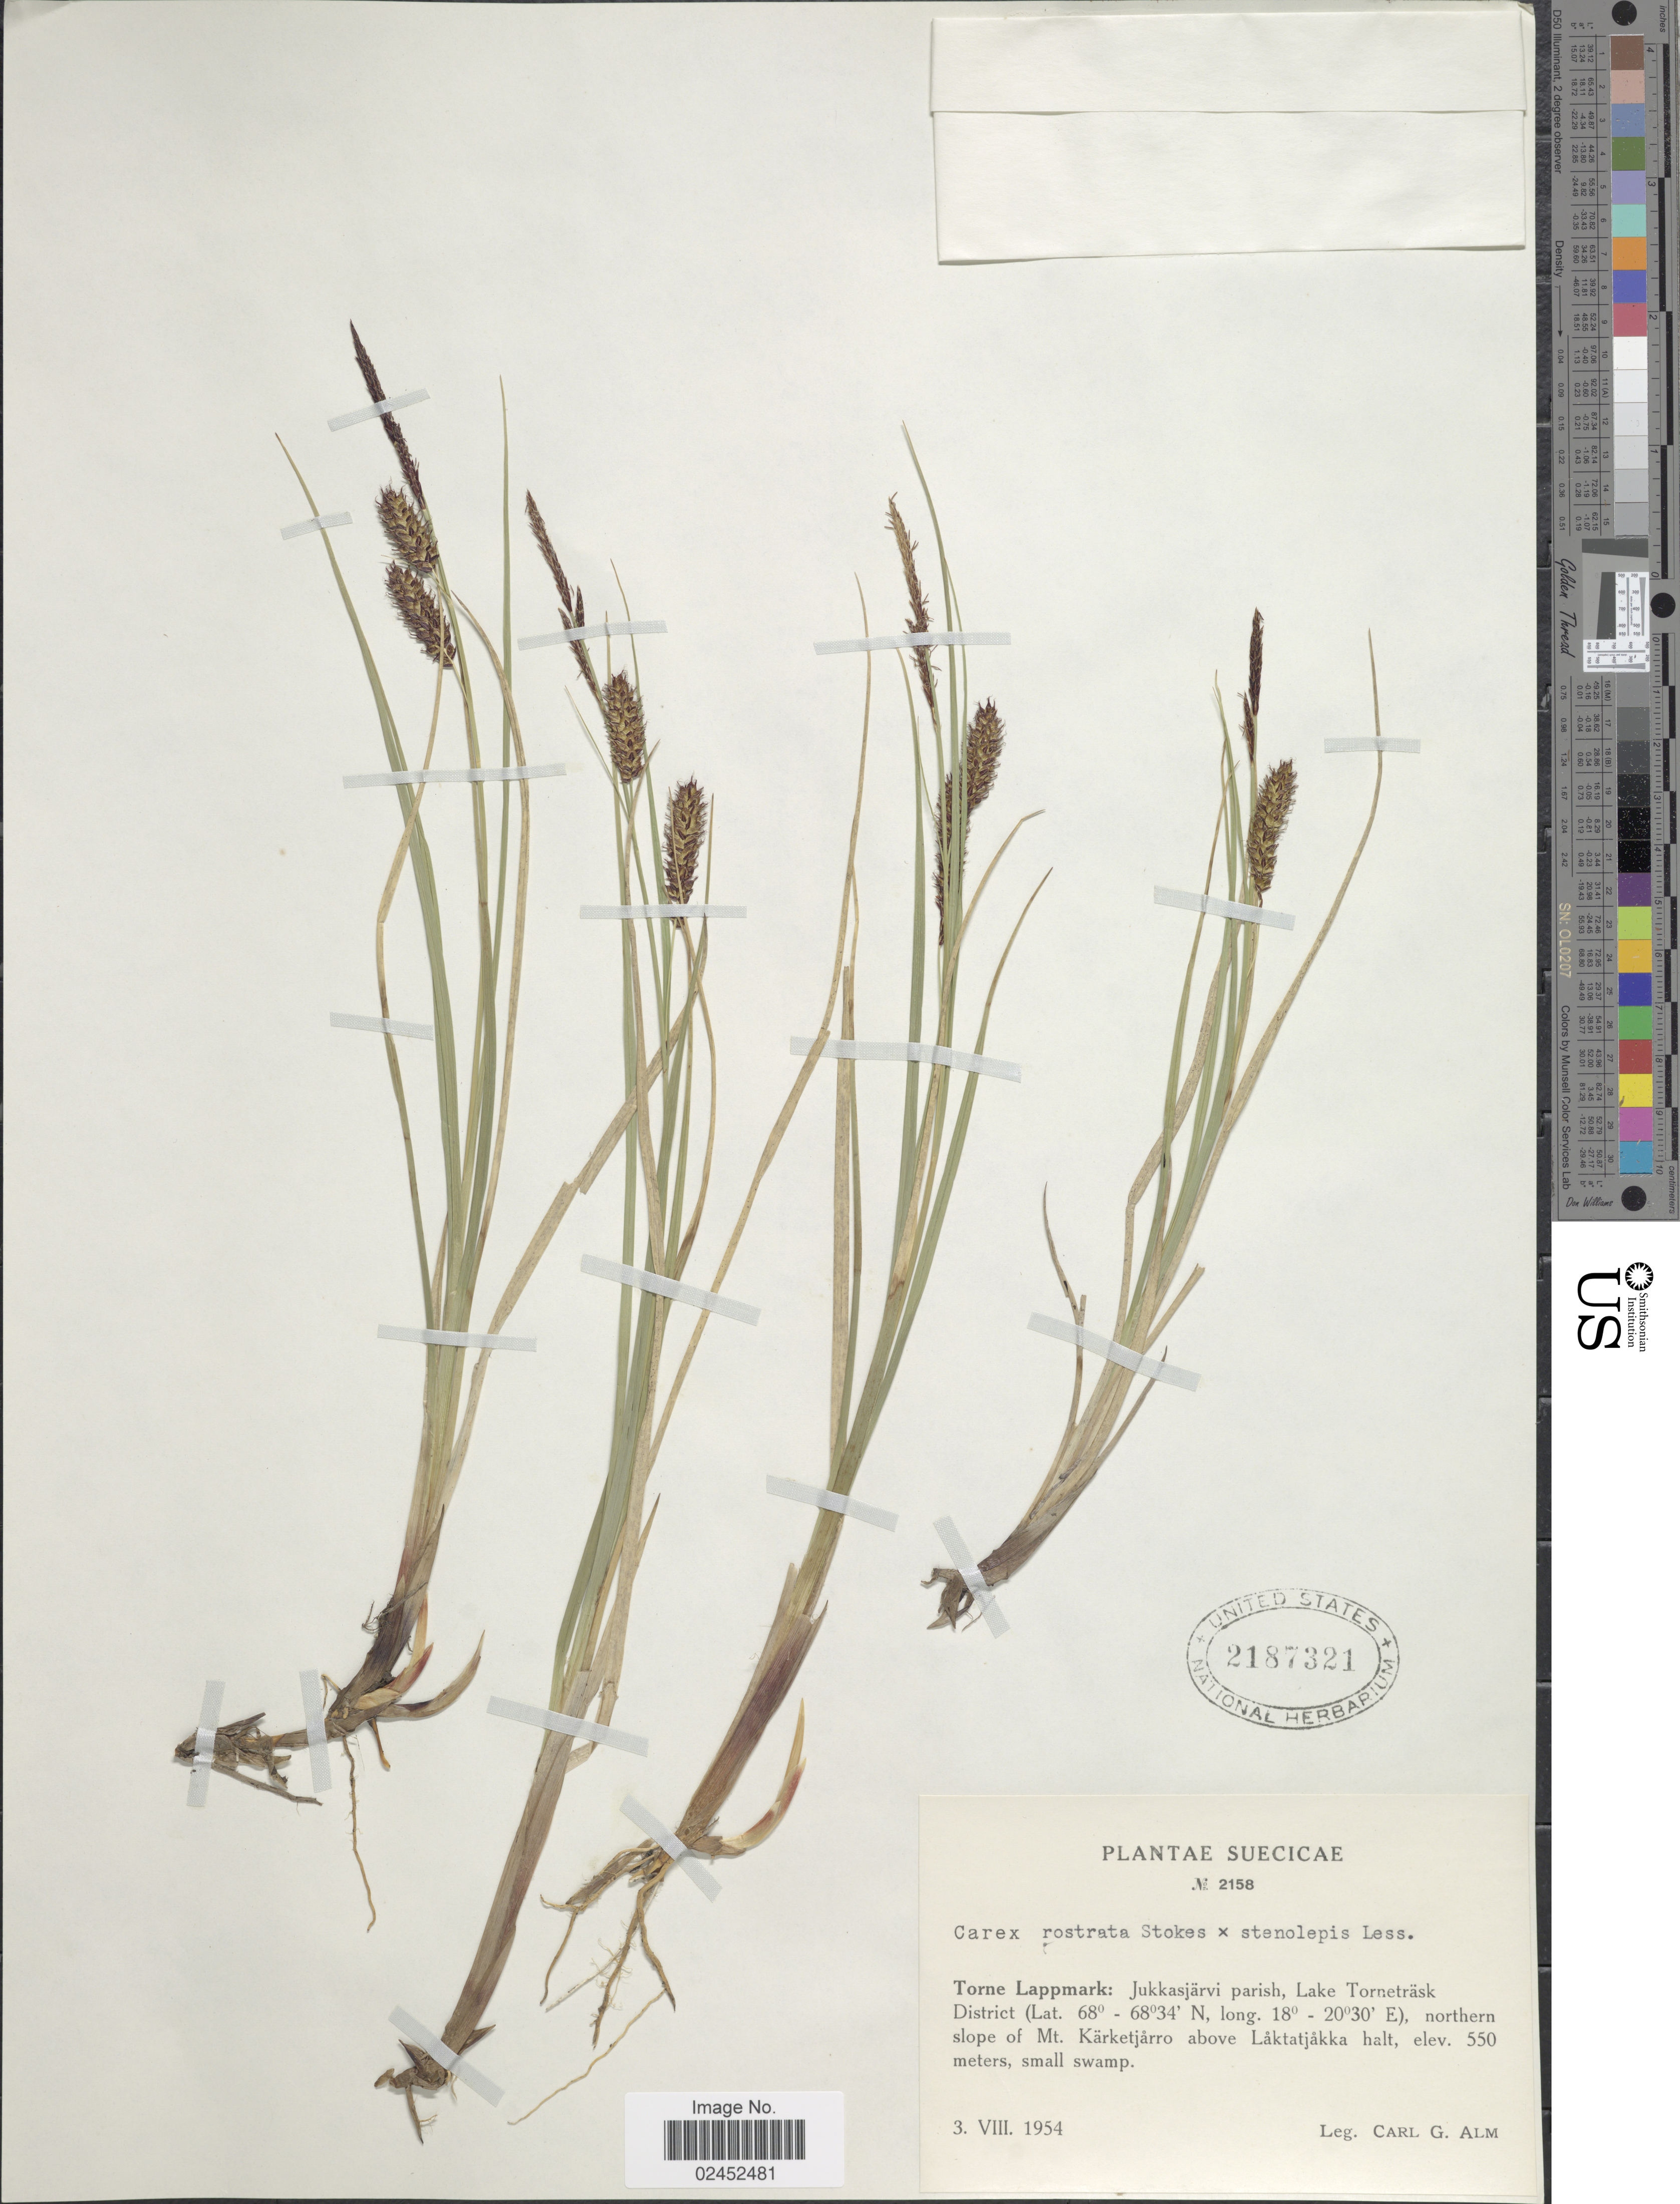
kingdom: Plantae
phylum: Tracheophyta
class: Liliopsida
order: Poales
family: Cyperaceae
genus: Carex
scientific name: Carex rostrata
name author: Stokes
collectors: C. G. Alm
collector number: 2158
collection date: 1954-08-03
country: Sweden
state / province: Norrbotten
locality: Suecicae, Torne Lappmark: Jukkasjarvi parish, Lake Tonrnetrask District, northern slope of Mt. Karketjarro above Laktatjakka halt.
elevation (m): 550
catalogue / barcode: US 2187321